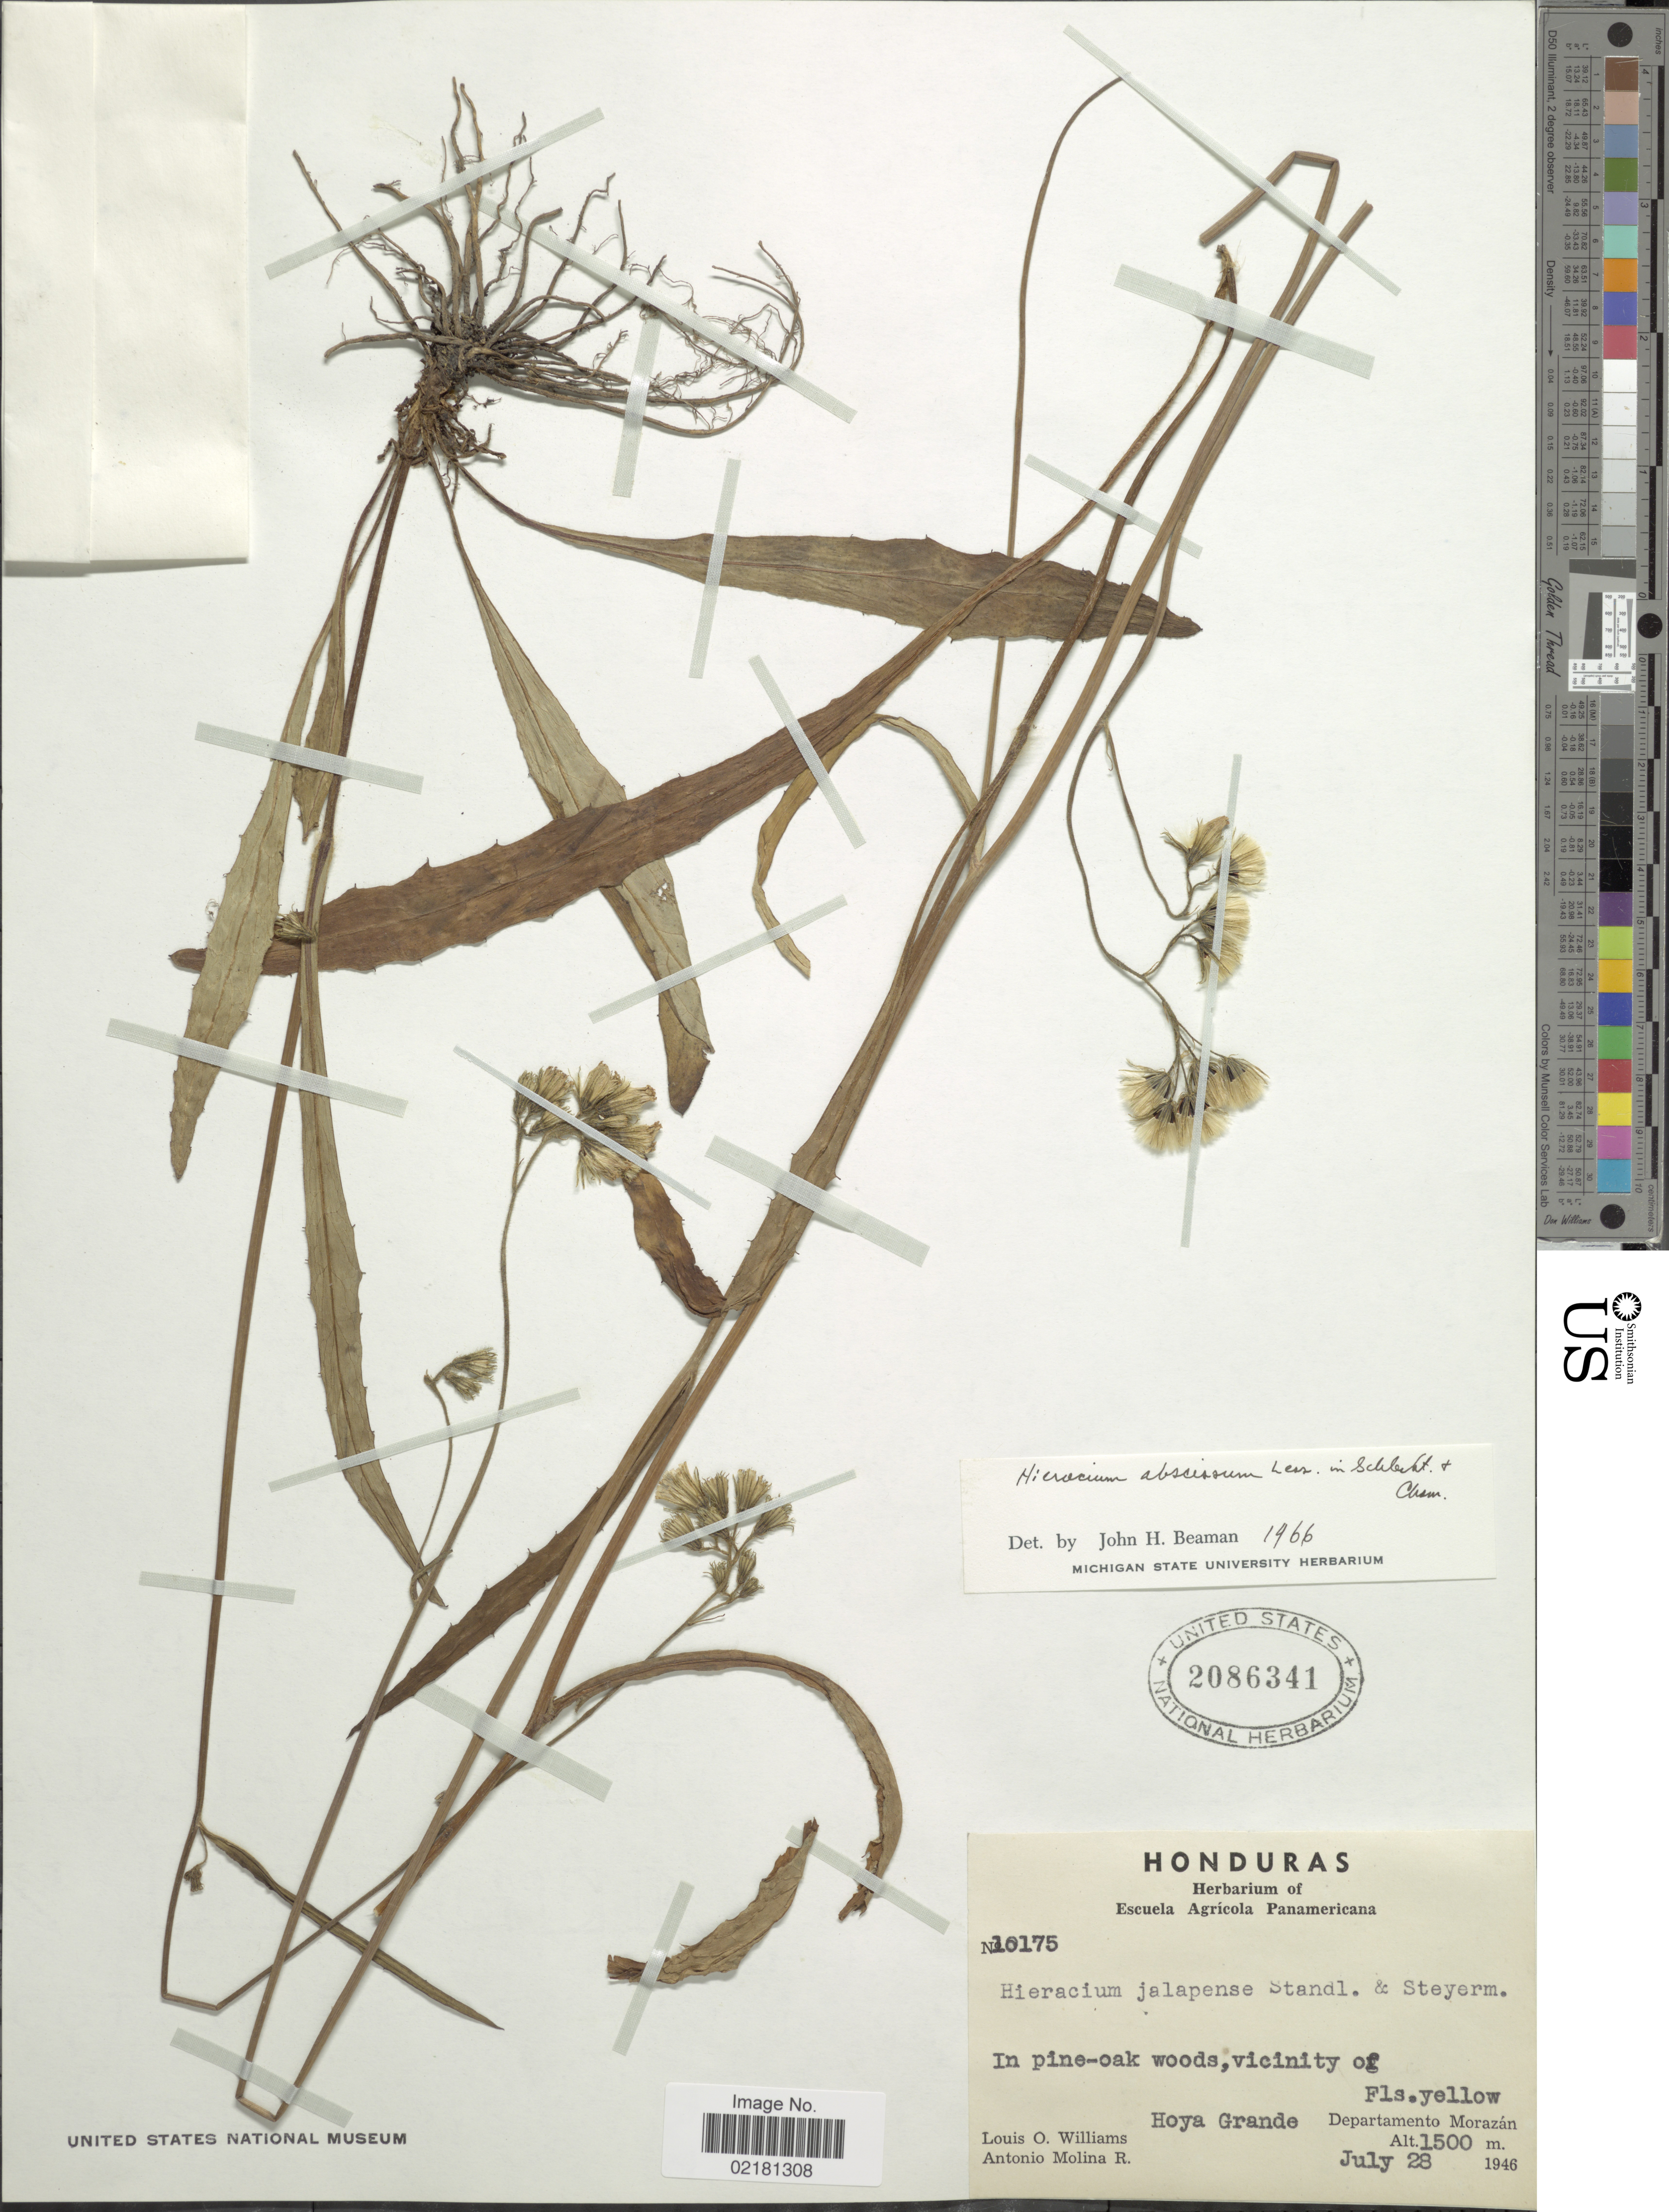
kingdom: Plantae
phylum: Tracheophyta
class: Magnoliopsida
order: Asterales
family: Asteraceae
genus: Hieracium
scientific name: Hieracium abscissum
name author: Less.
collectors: L. O. Williams & A. Molina R.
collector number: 10175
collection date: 1946-07-28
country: Honduras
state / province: Fco. Morazán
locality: In pine-oak woods, vicinity of Hoya Grande, Morazan.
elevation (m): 1500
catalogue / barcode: US 2086341